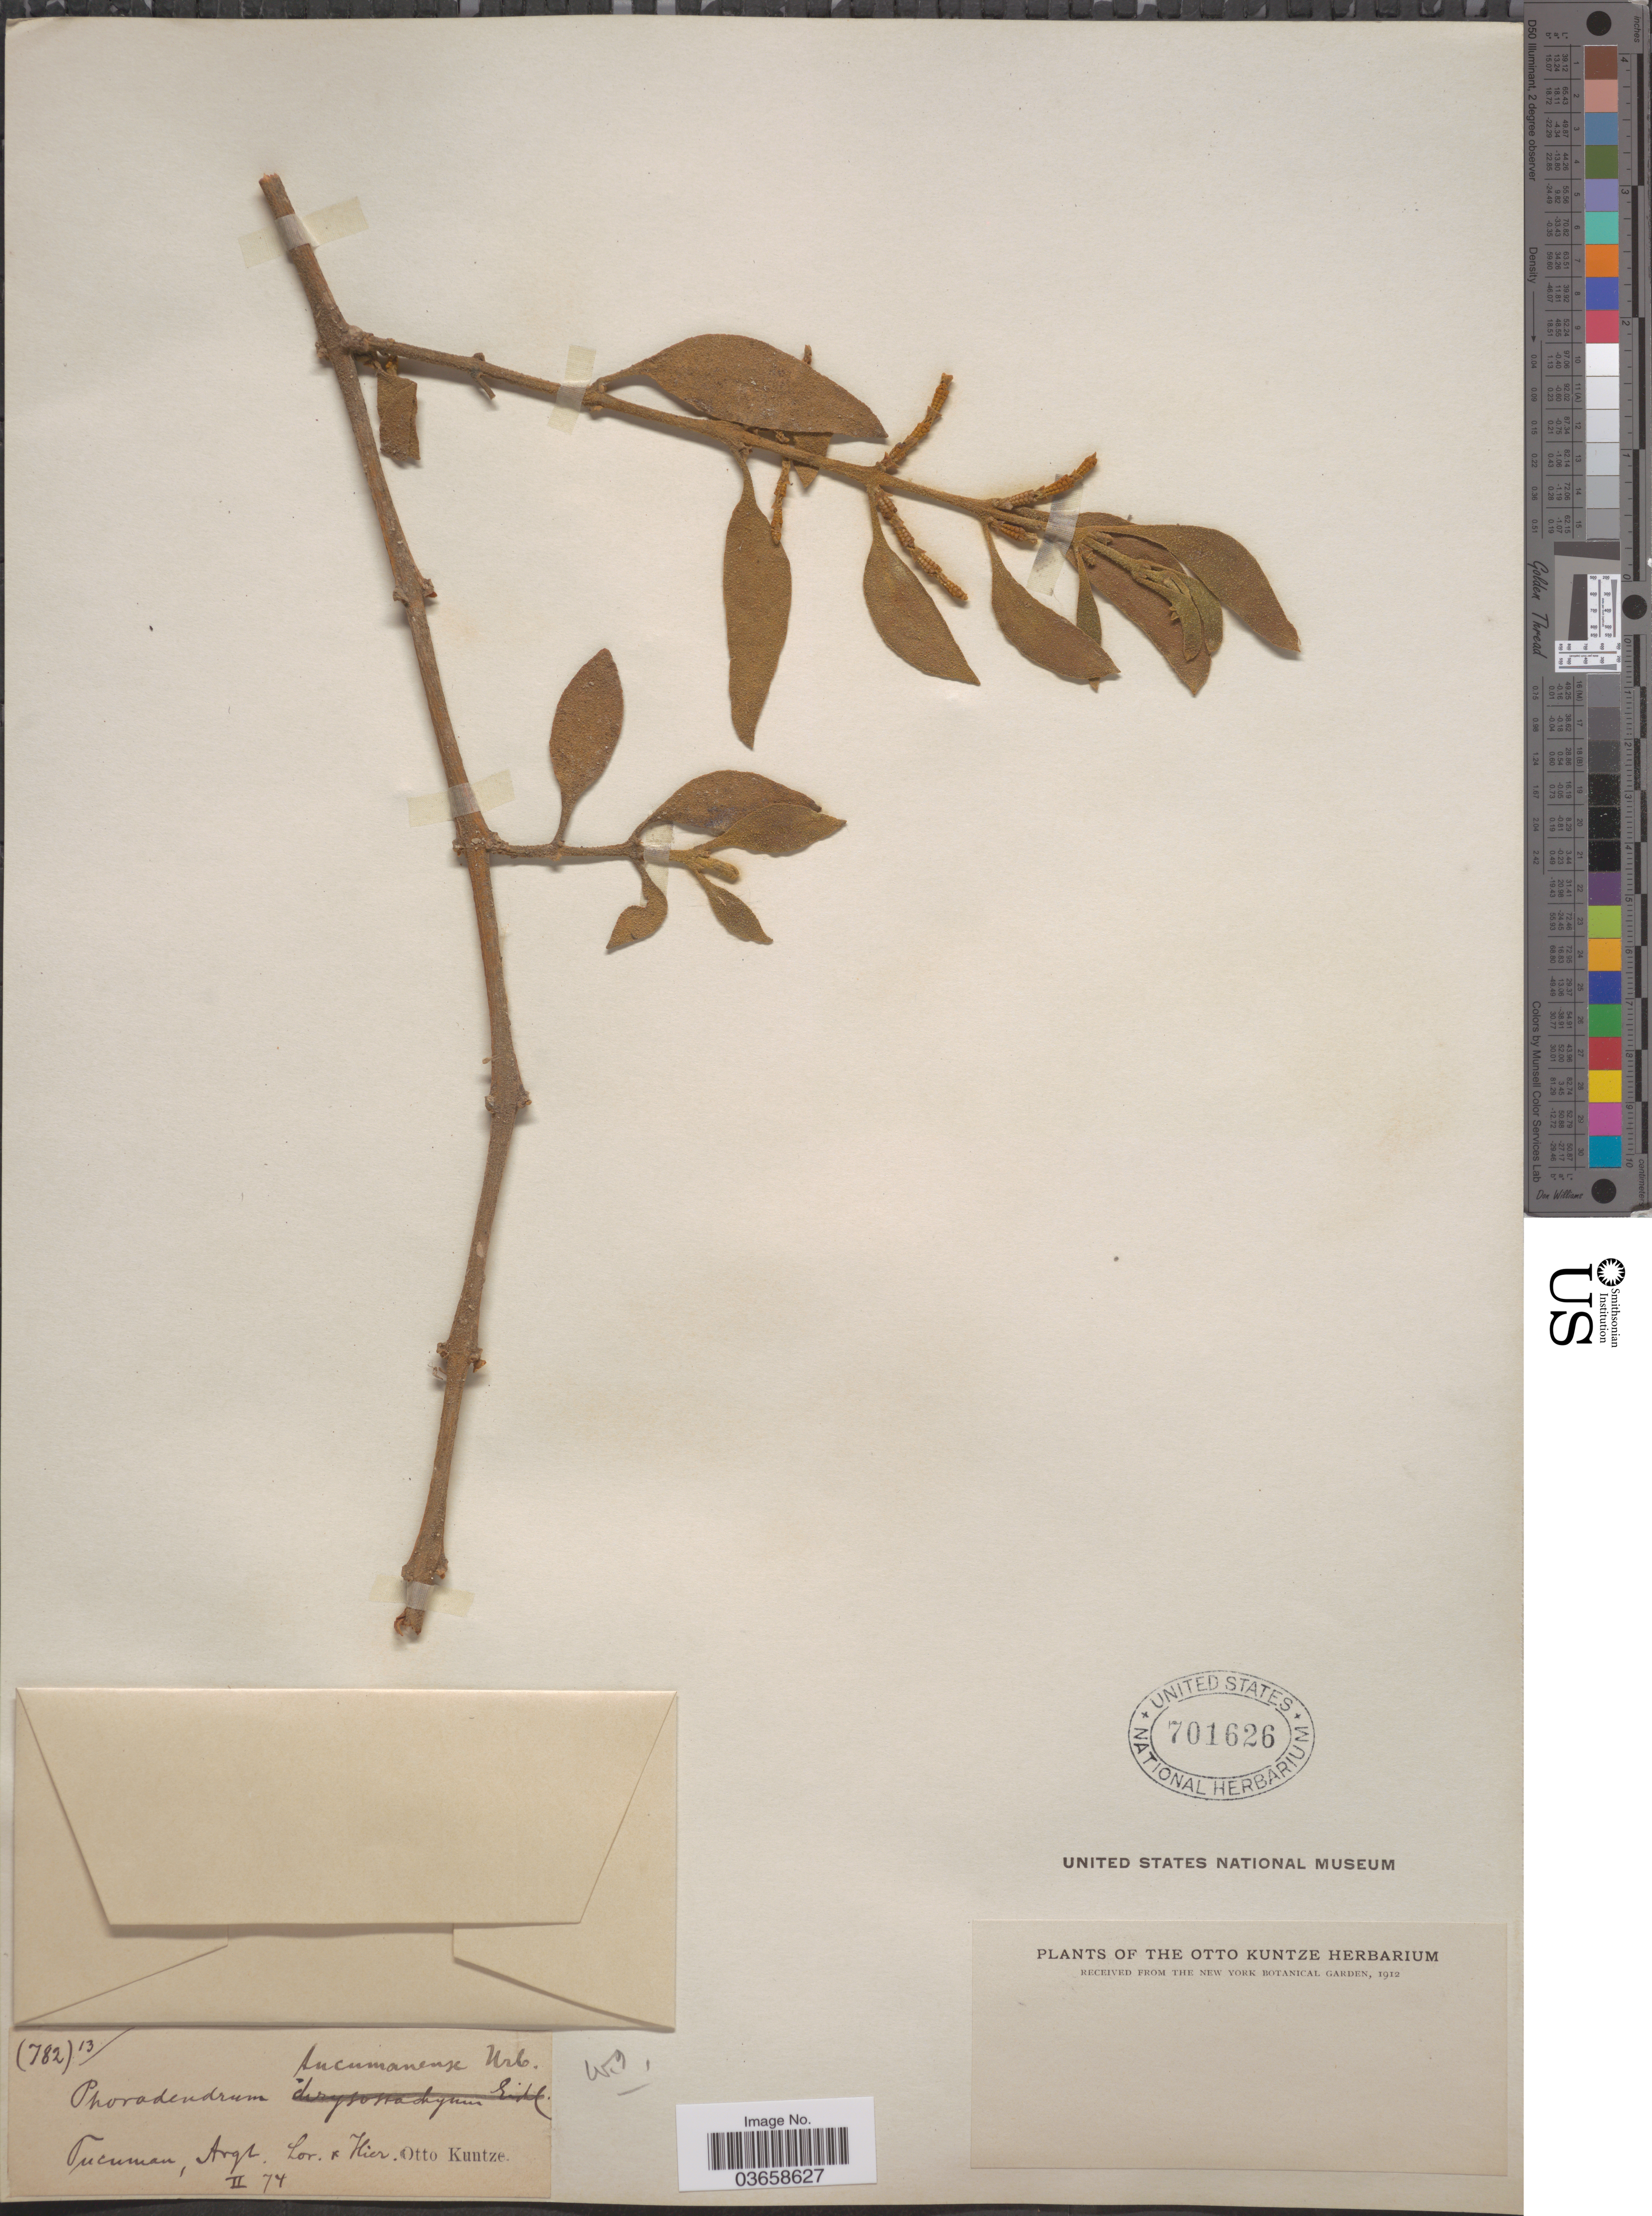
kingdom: Plantae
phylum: Tracheophyta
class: Magnoliopsida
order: Santalales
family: Viscaceae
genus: Phoradendron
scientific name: Phoradendron tucumanense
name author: Urb.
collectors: Lorentz & -. Hieronymus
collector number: (782)/13*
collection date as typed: Transcribed d/m/y: /2/74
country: Argentina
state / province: Tucuman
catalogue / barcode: US 701626